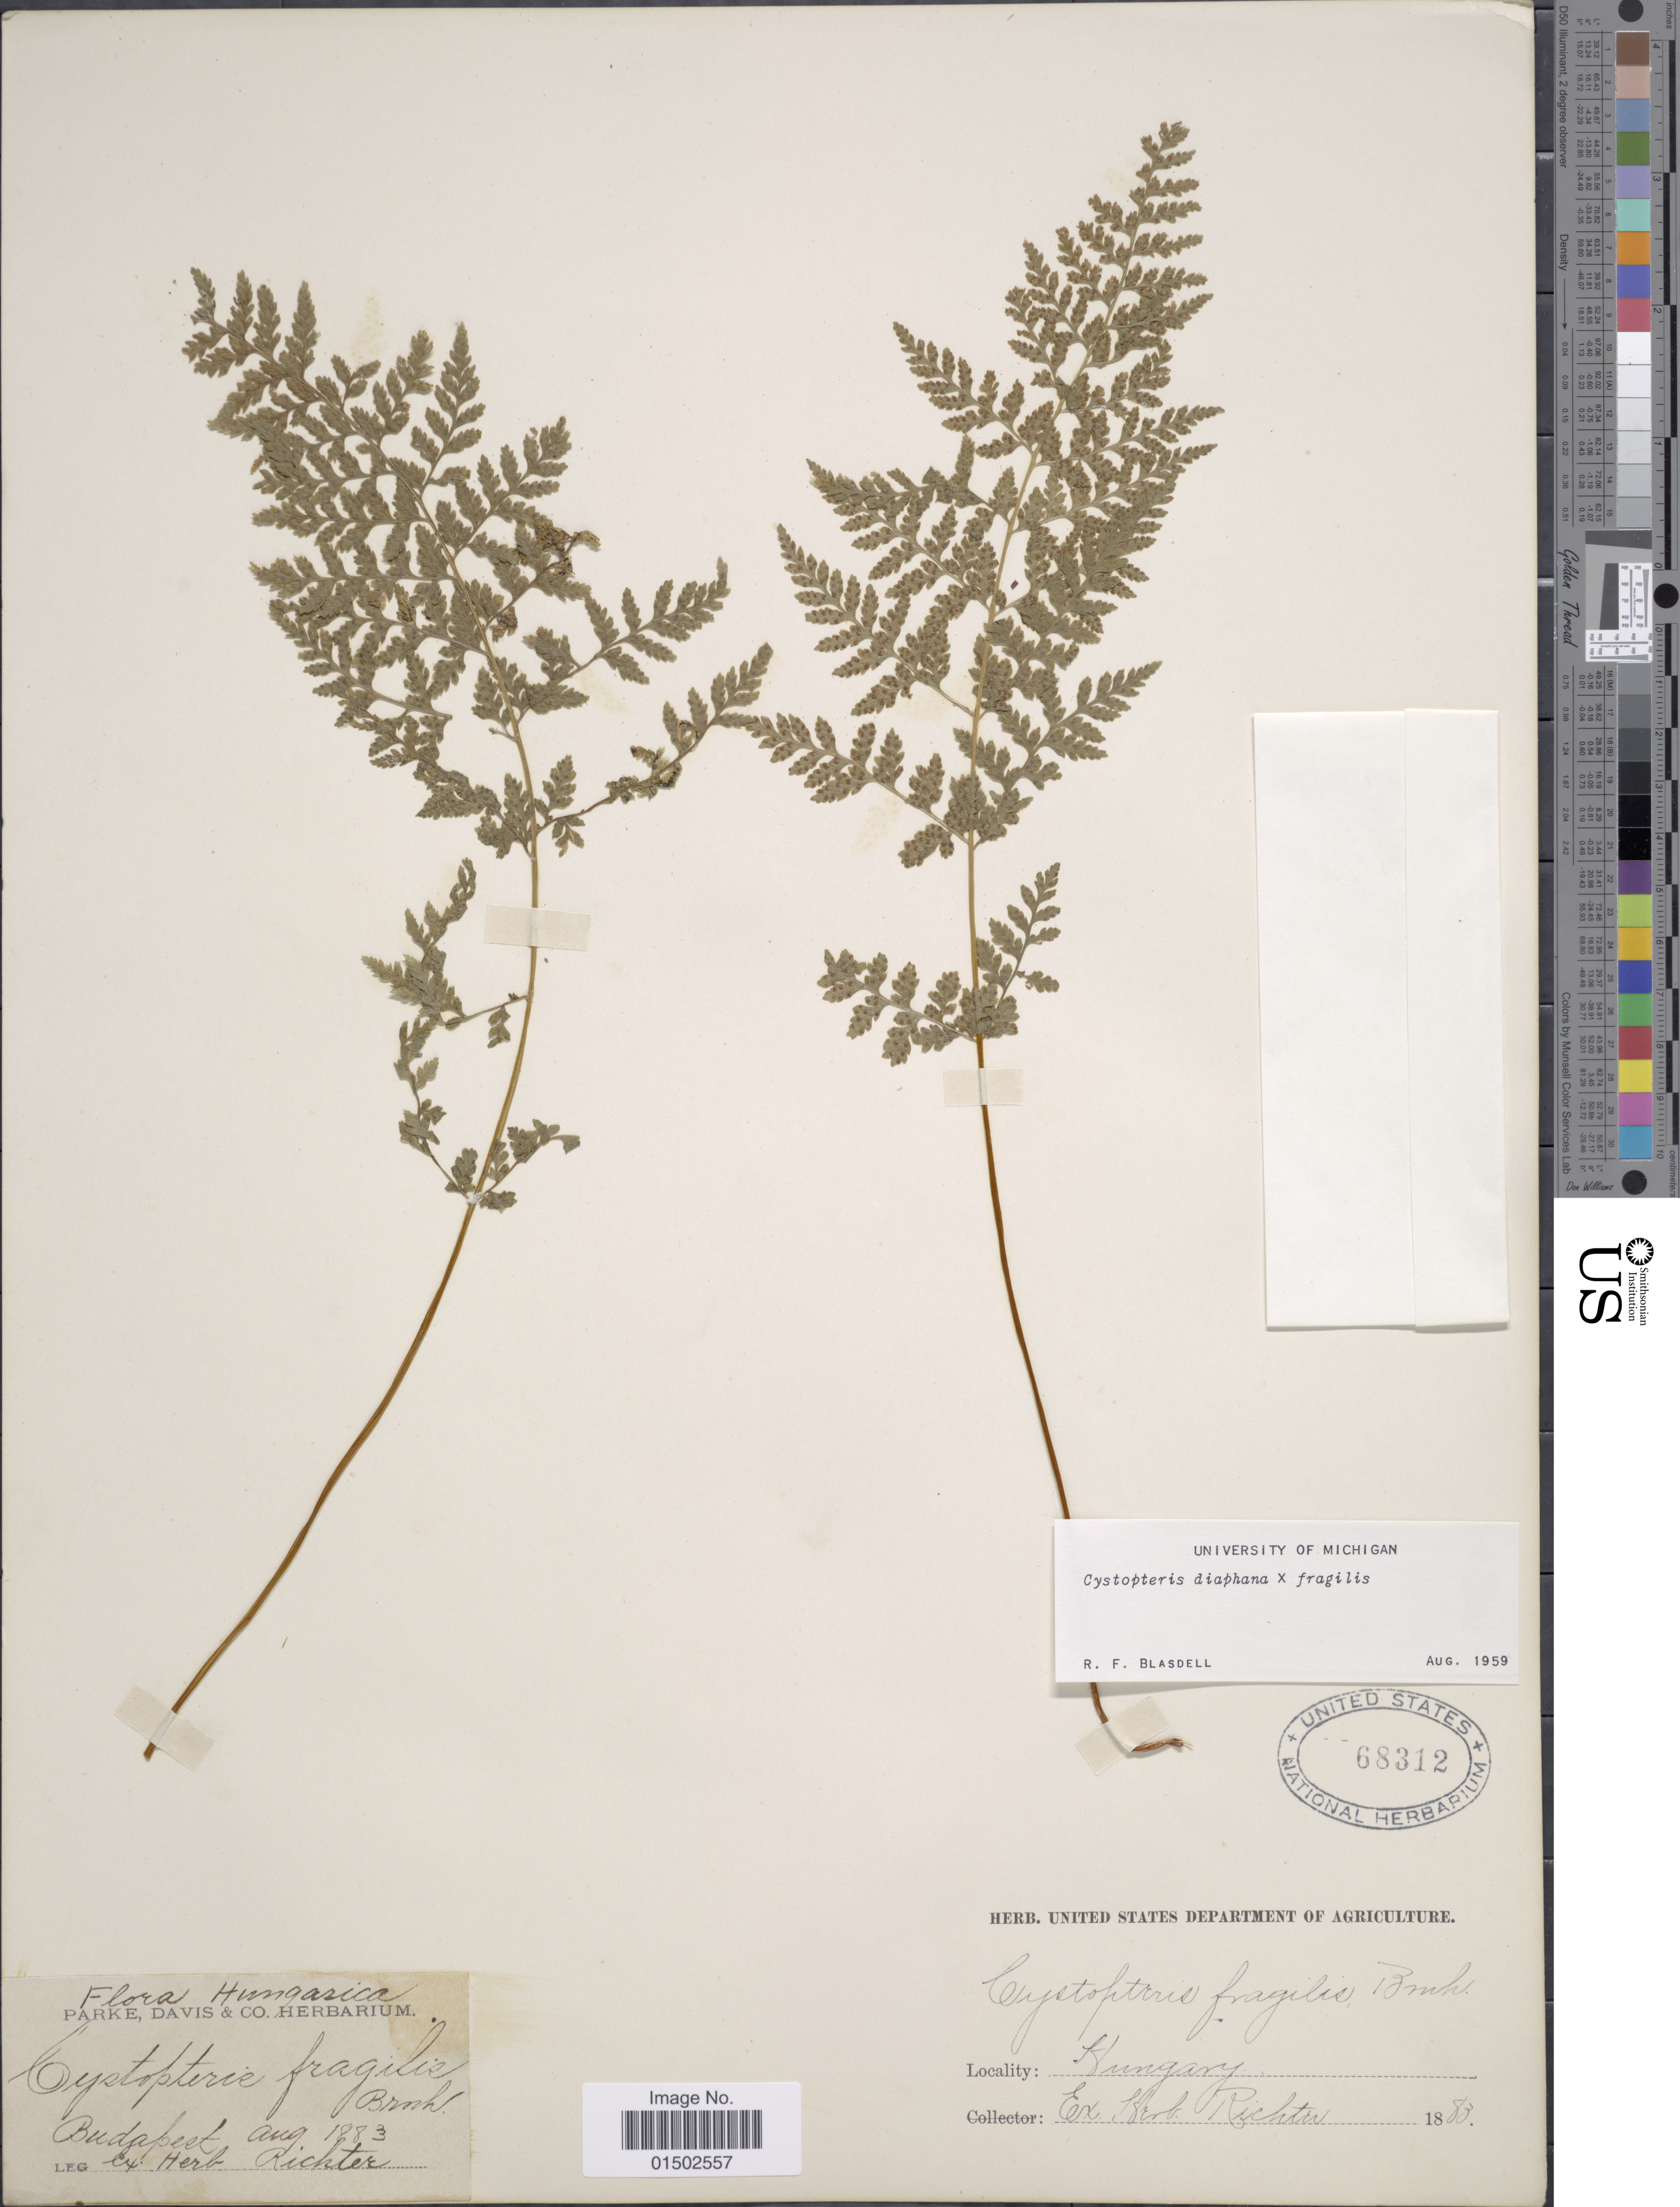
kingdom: Plantae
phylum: Tracheophyta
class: Polypodiopsida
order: Polypodiales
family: Cystopteridaceae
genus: Cystopteris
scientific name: Cystopteris diaphana x C. fragilis (L.) Bernh.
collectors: Richter Herbarium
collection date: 1883-08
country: Hungary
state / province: Budapest, Capital District of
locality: Hungary, Budapest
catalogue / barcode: US 68312